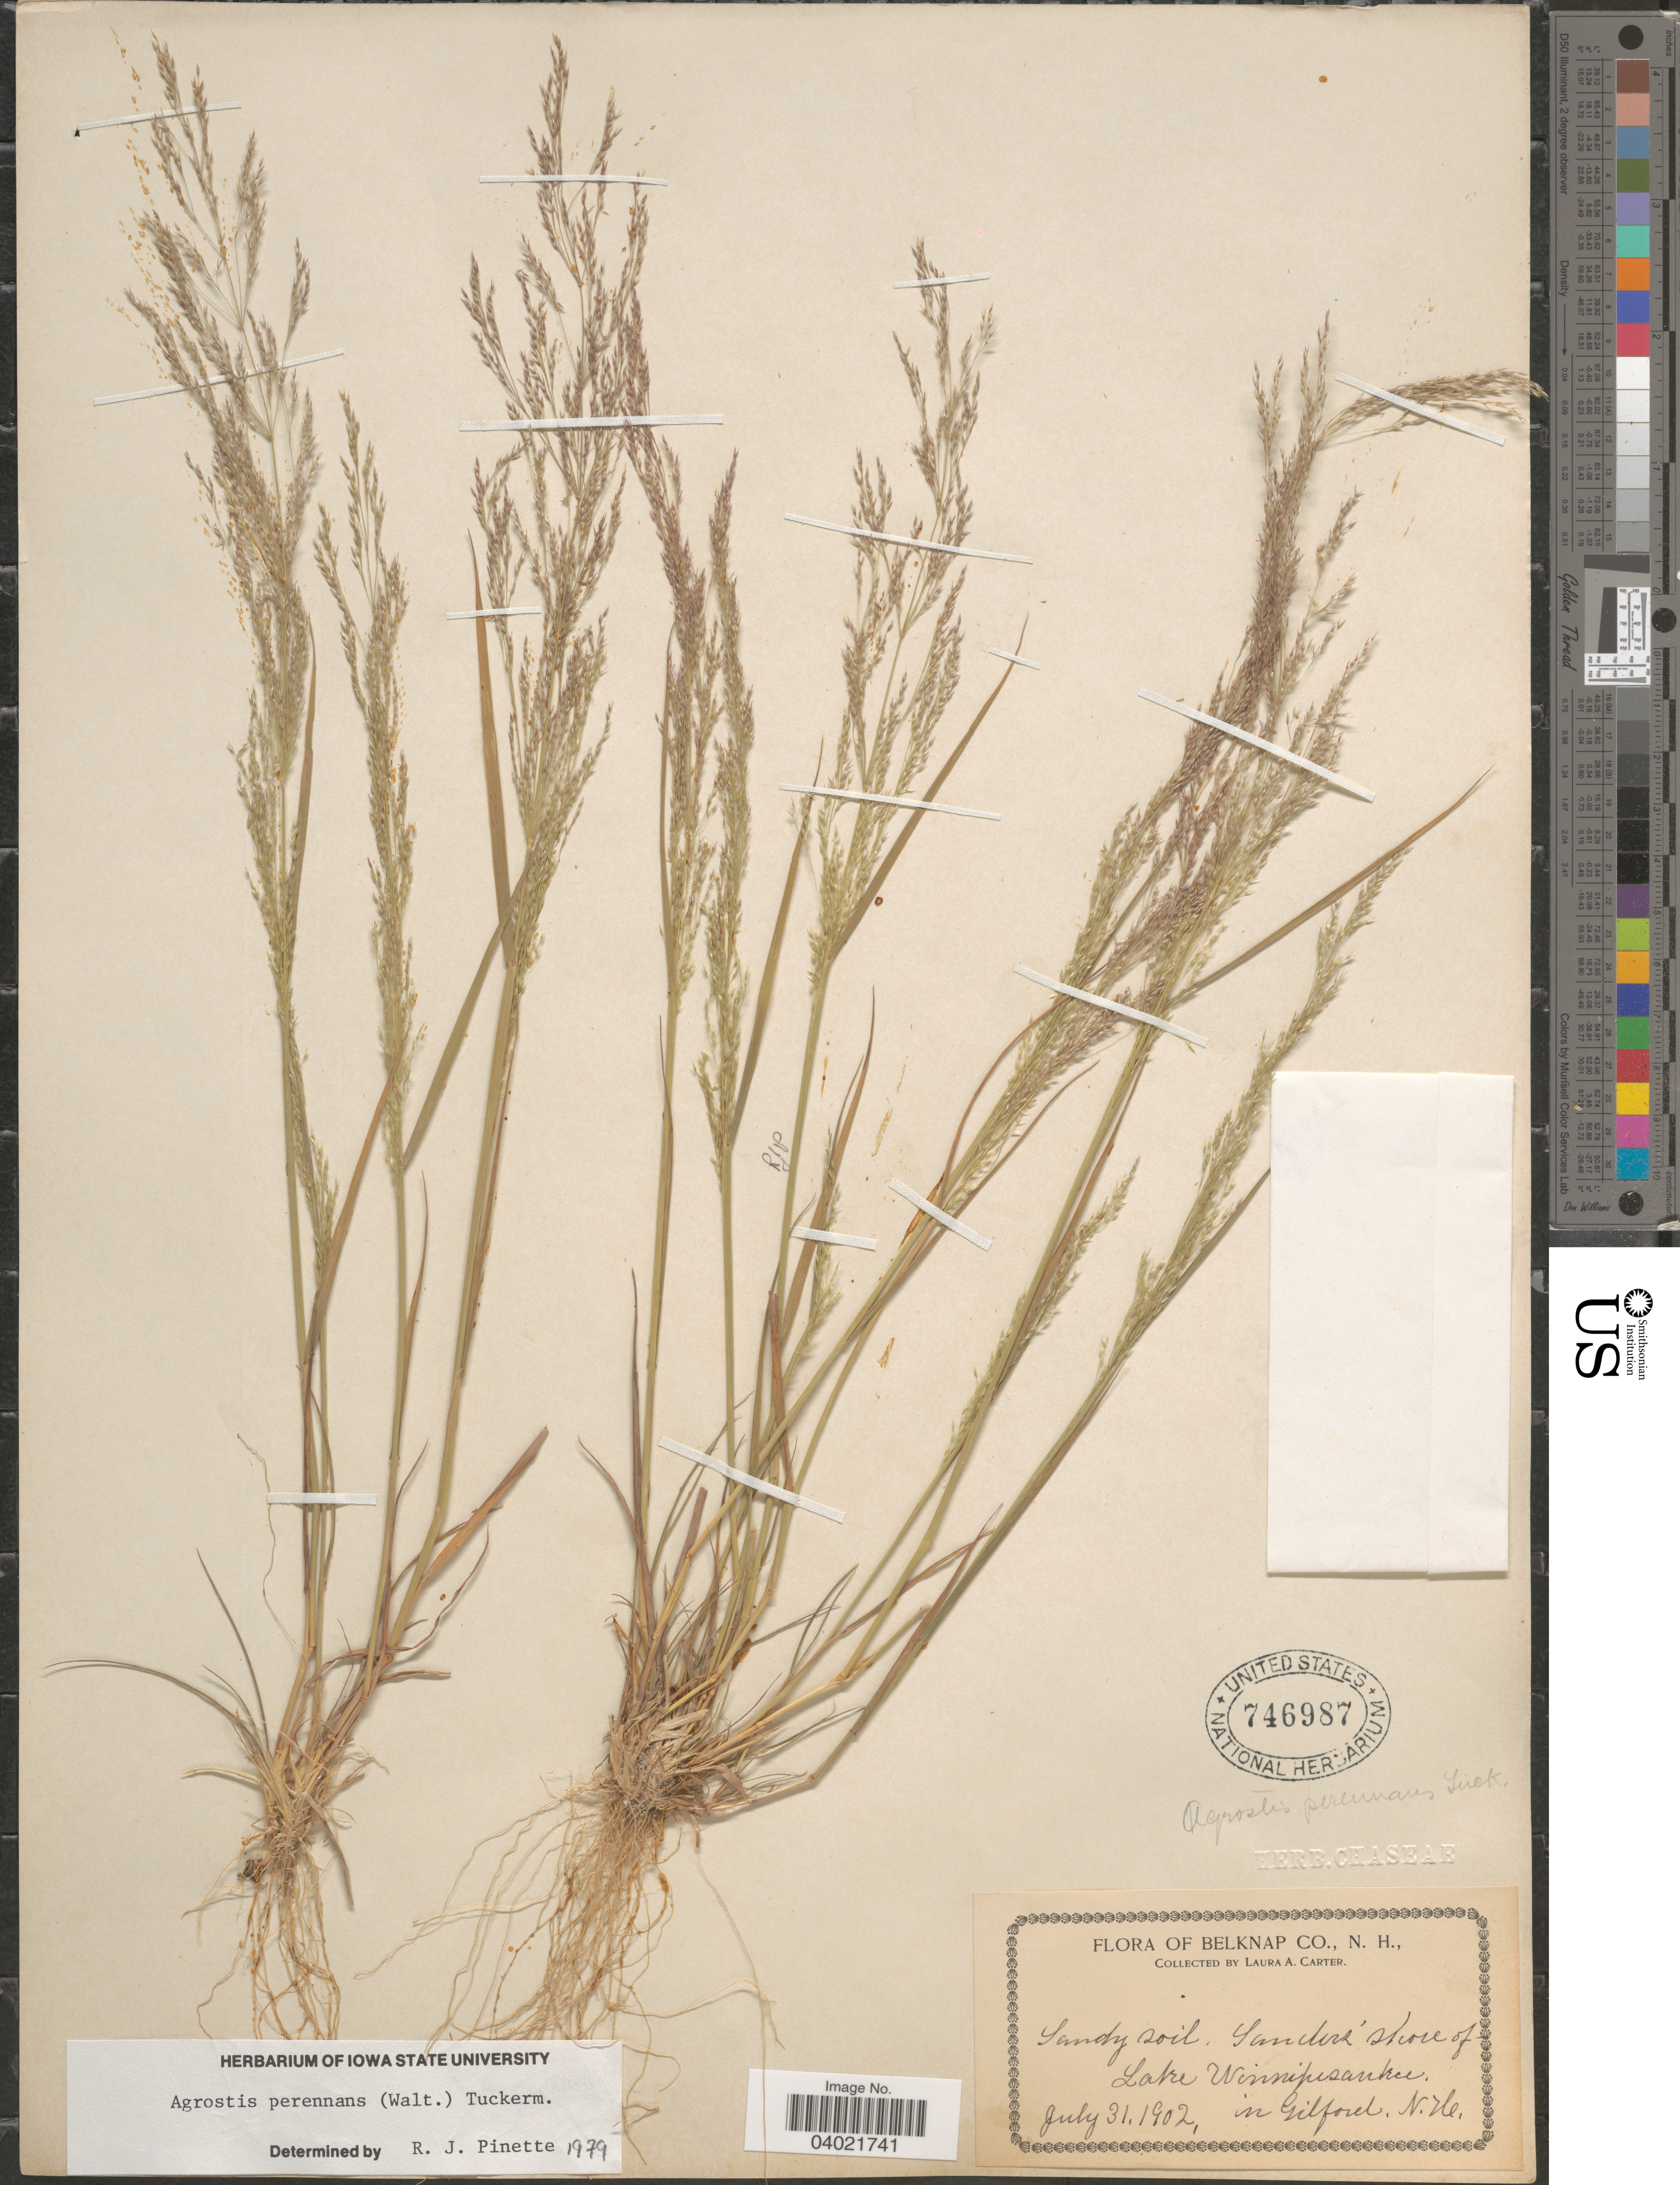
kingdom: Plantae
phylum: Tracheophyta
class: Liliopsida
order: Poales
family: Poaceae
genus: Agrostis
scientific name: Agrostis perennans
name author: (Walter) Tuck.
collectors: L. Carter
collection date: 1902-07-31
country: United States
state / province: New Hampshire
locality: Belknap Co. Lake Winnipesaukee, in Gilford.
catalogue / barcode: US 746987